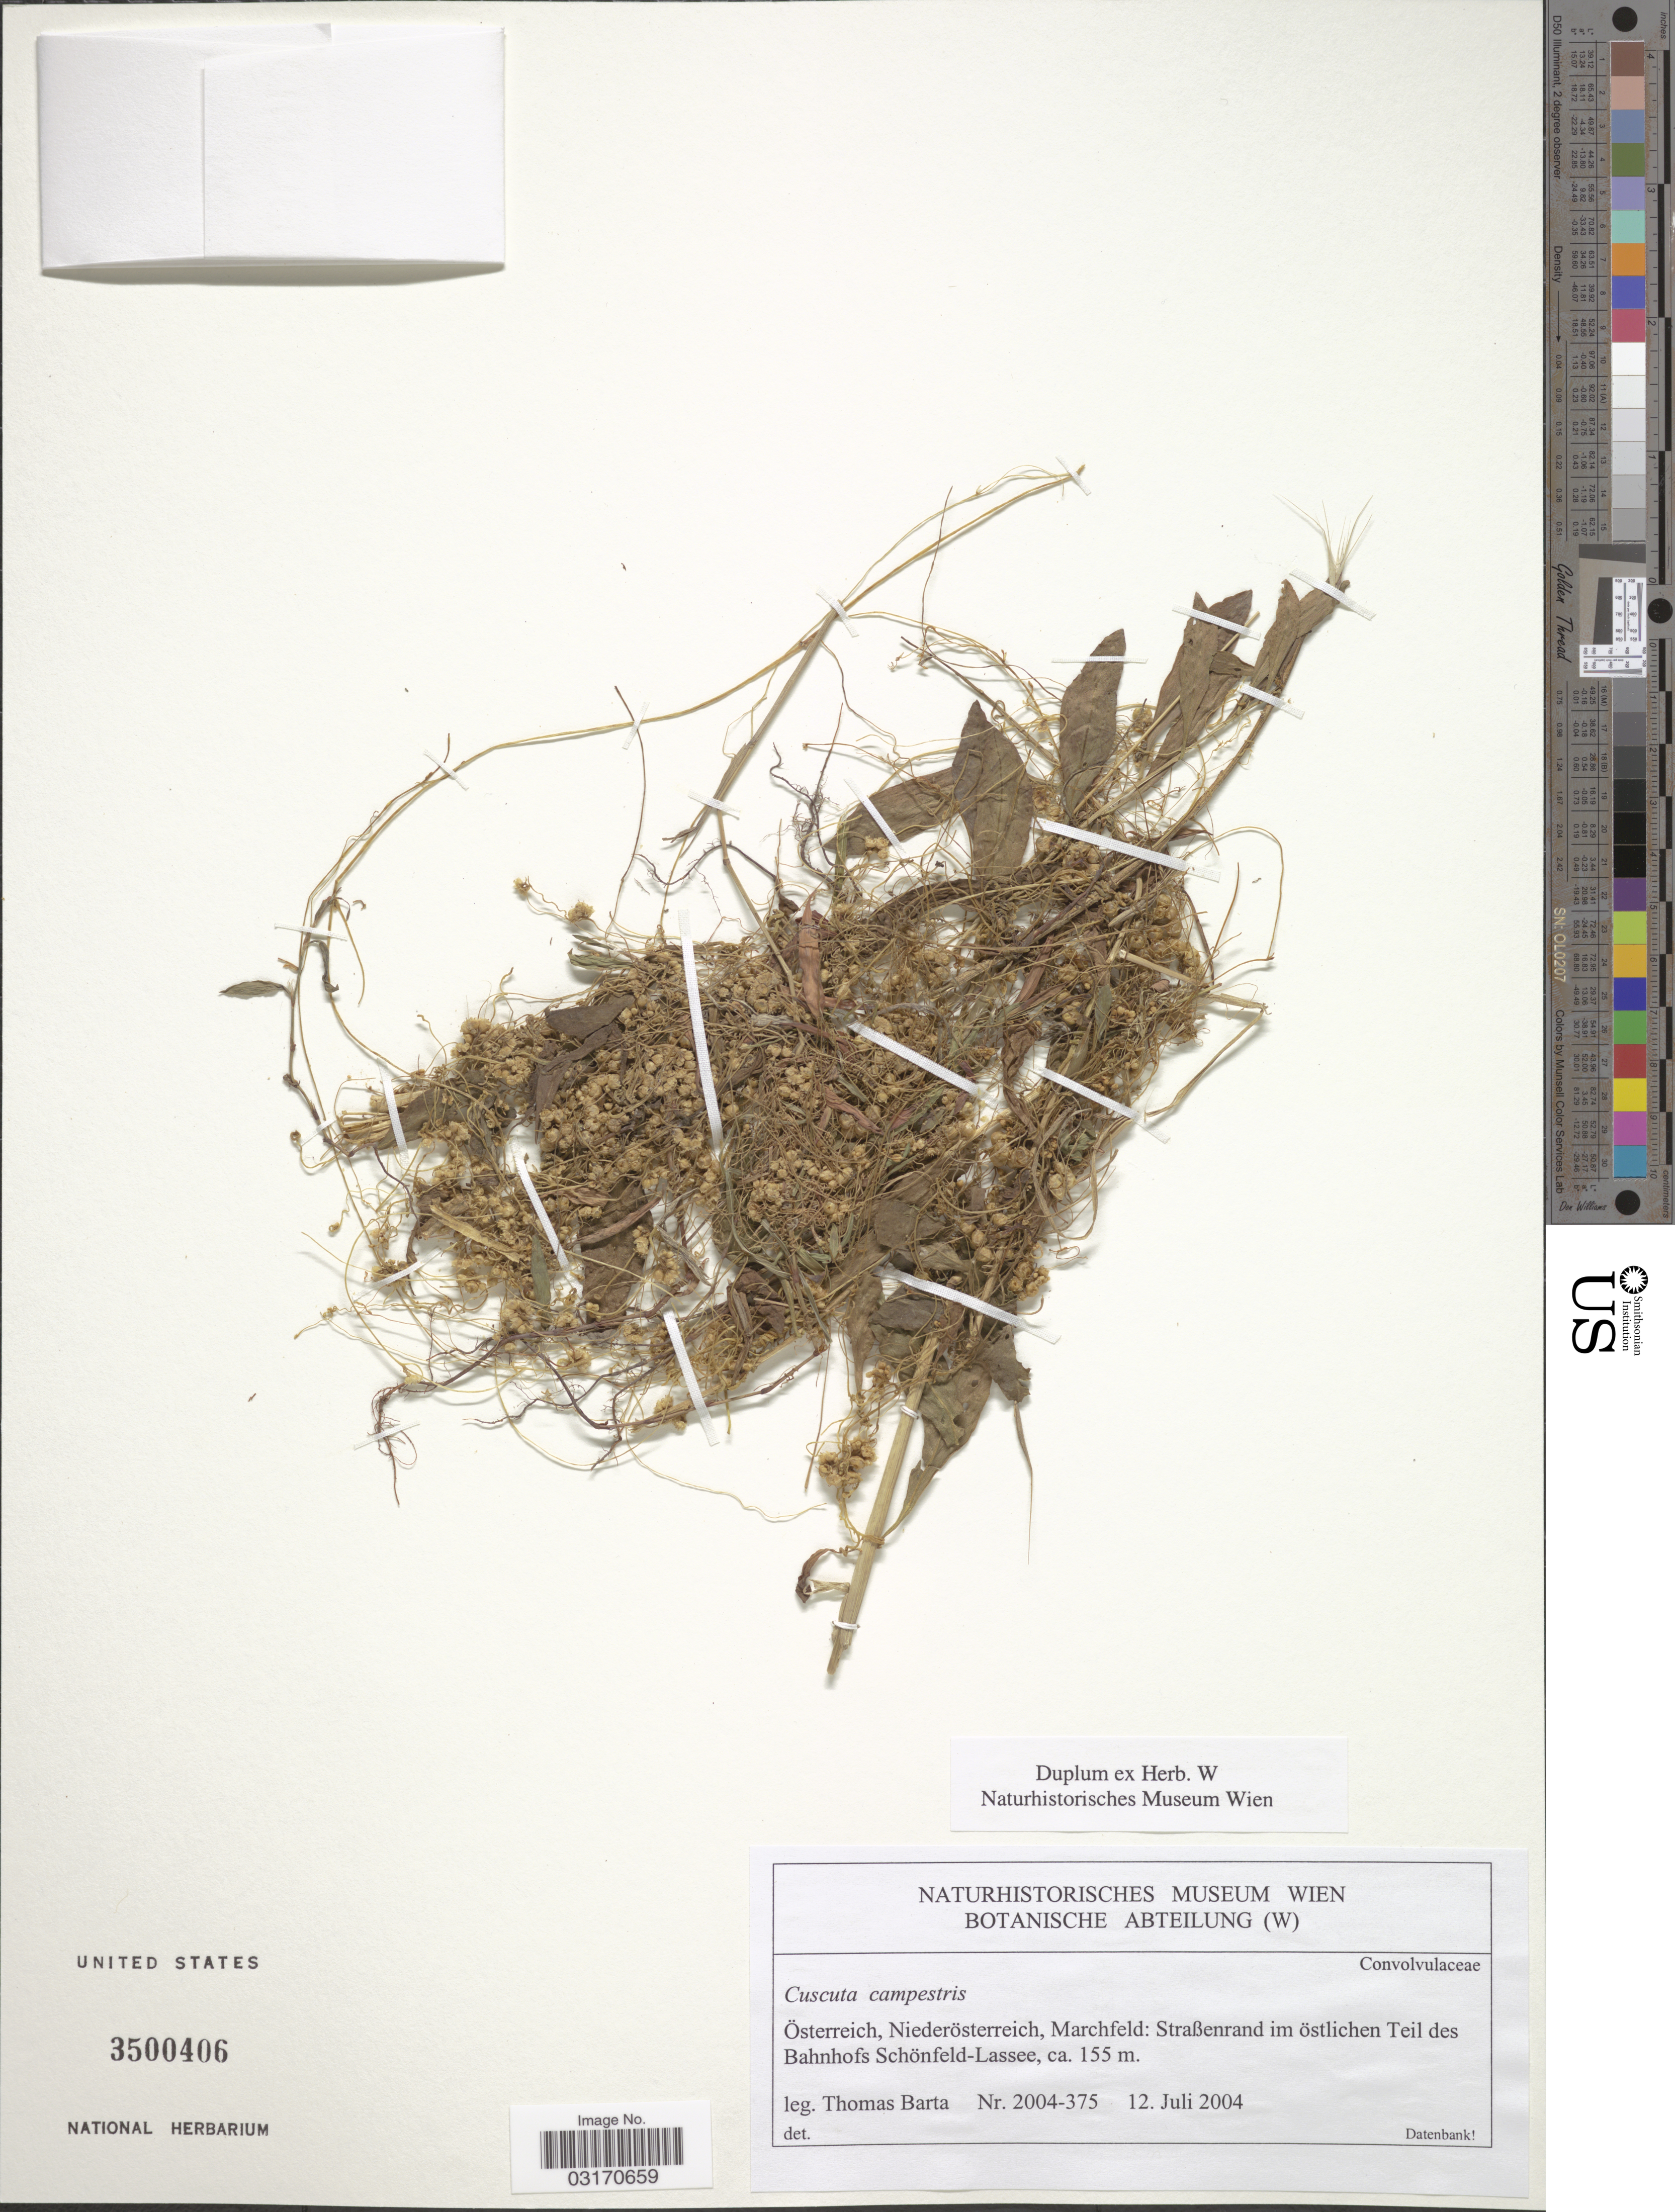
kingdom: Plantae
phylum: Tracheophyta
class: Magnoliopsida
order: Solanales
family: Convolvulaceae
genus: Cuscuta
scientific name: Cuscuta campestris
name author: Yunck.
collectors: T. Barta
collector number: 2004-375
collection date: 2004-07-12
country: Austria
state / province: Niederosterreich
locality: Österreich, Niederösterreich, Marchfeld: Straßenrand im östlichen Teil des Bahnhofs Schönfeld-Lassee.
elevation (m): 155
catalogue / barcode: US 3500406